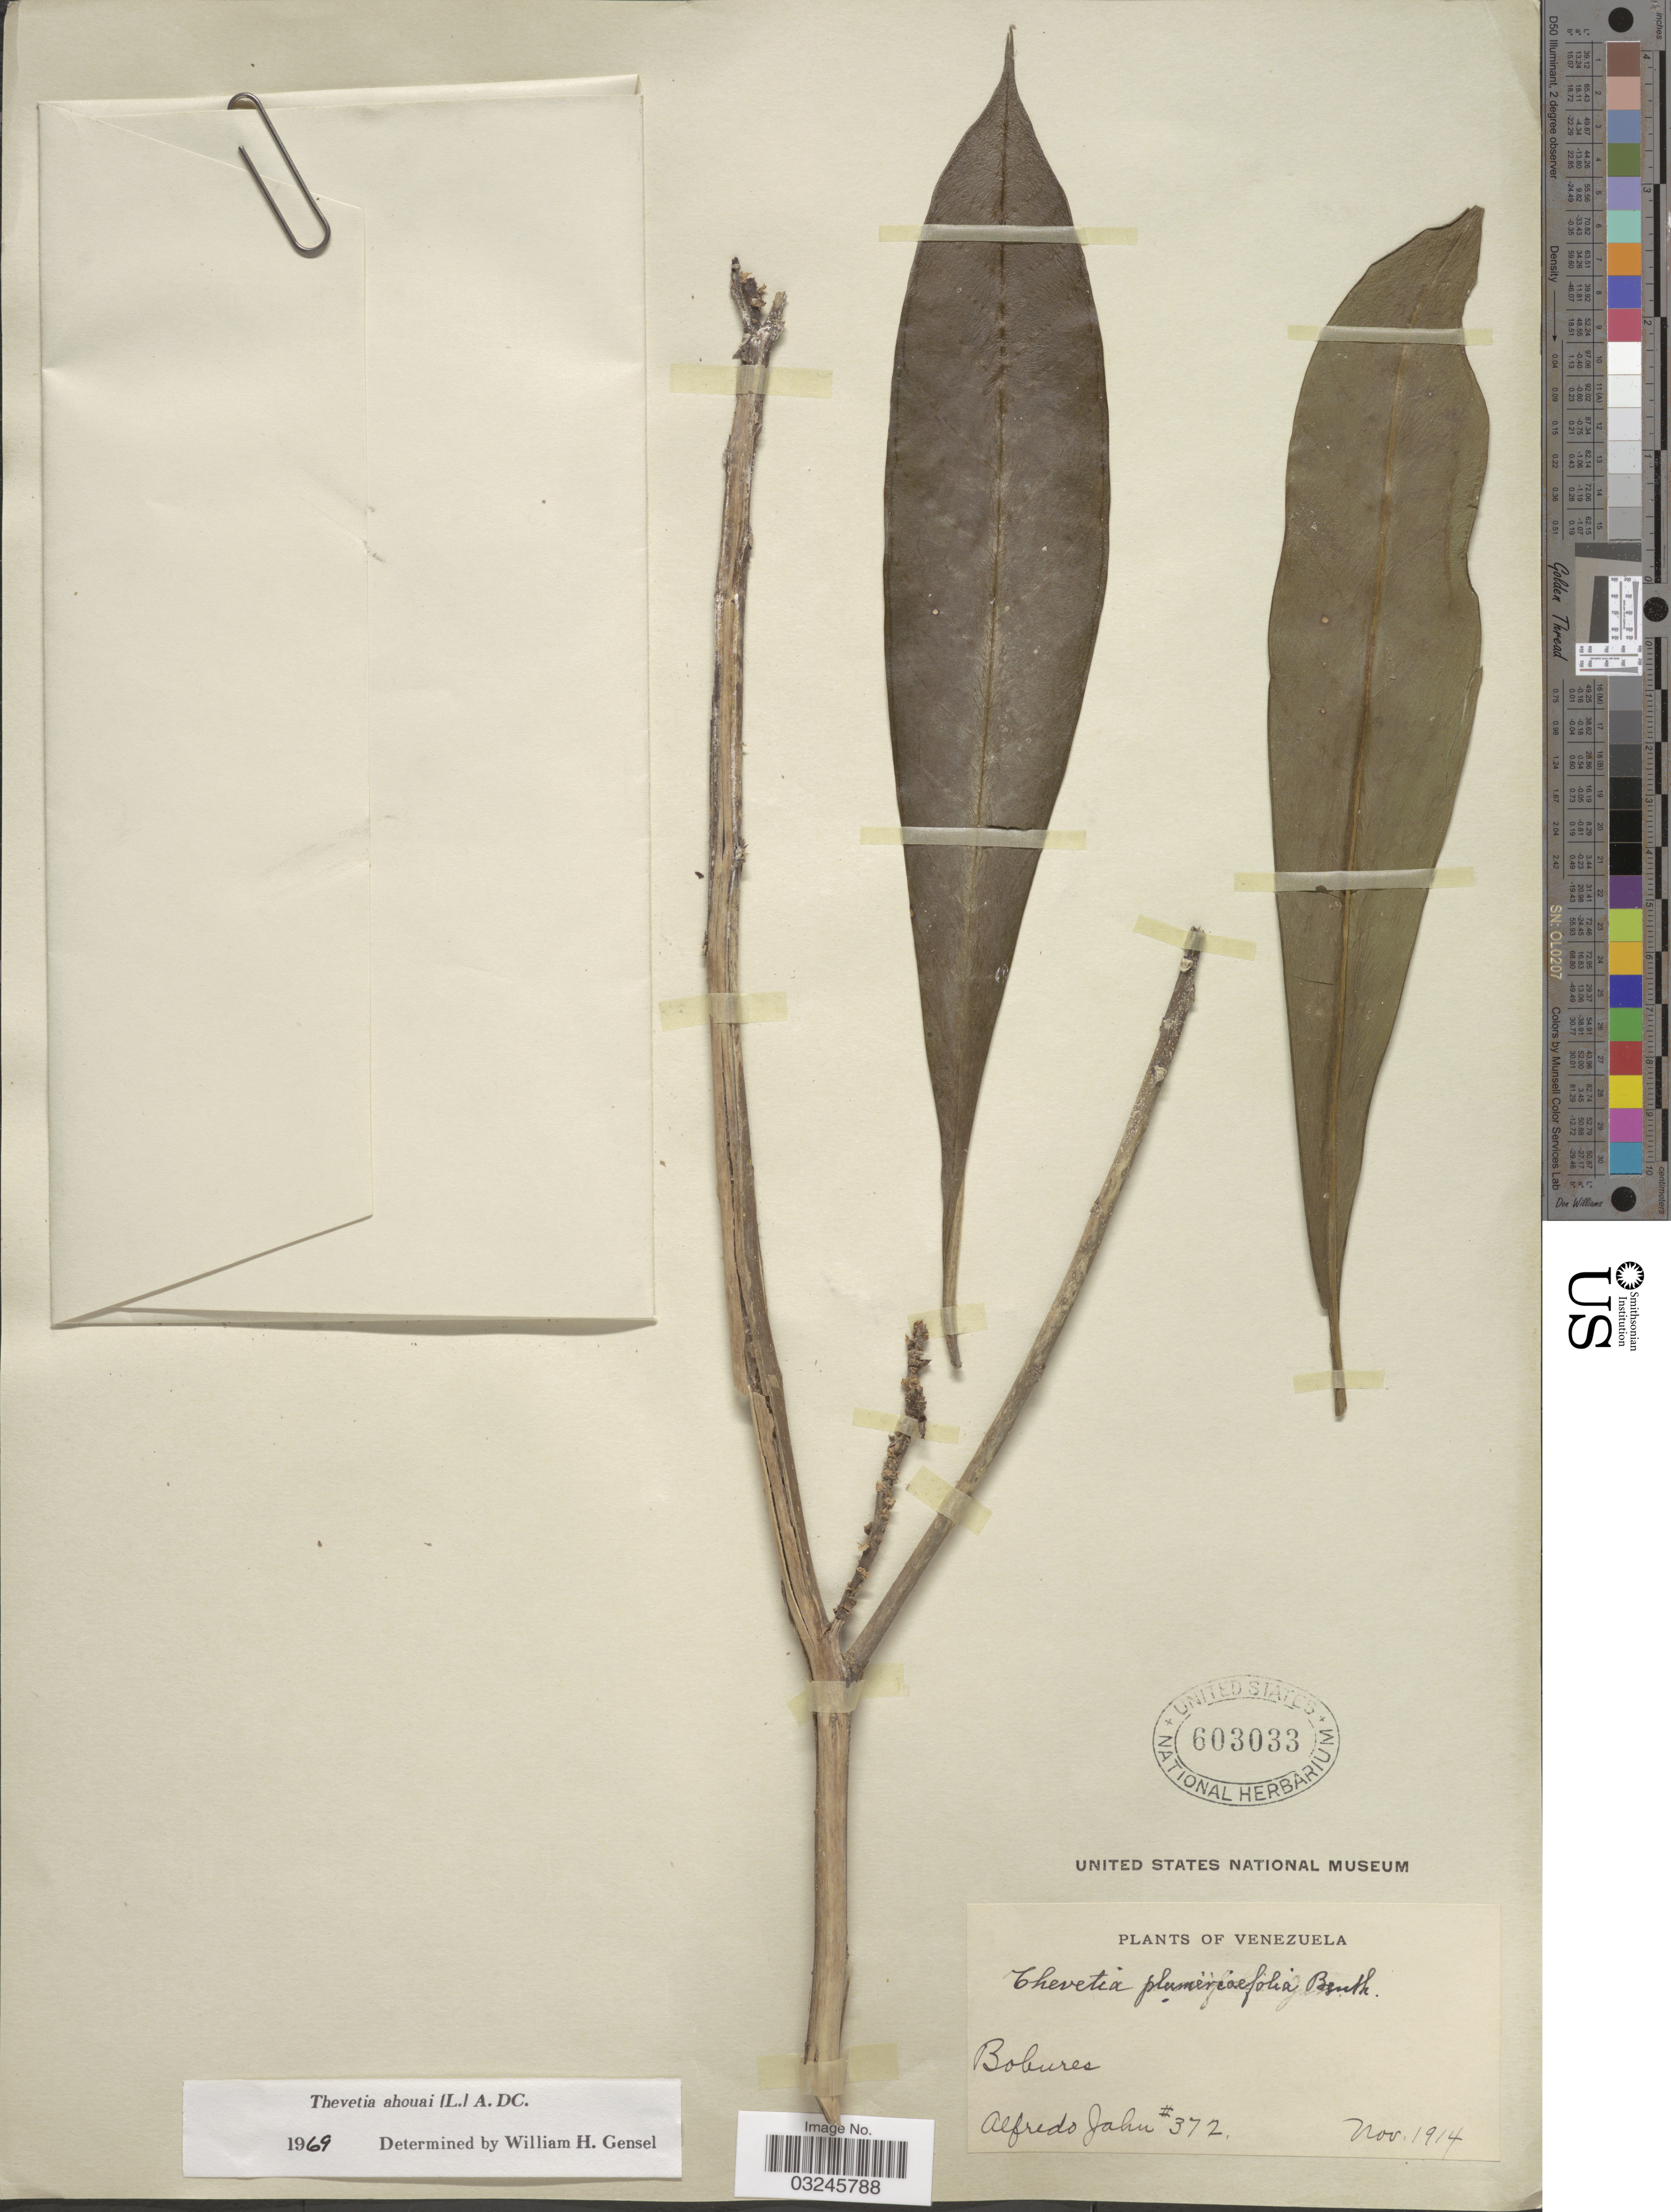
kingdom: Plantae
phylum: Tracheophyta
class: Magnoliopsida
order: Gentianales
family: Apocynaceae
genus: Thevetia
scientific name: Thevetia ahouai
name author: (L.) A. DC.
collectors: A. Jahn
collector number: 372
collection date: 1914-11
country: Venezuela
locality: Bobures.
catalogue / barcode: US 603033